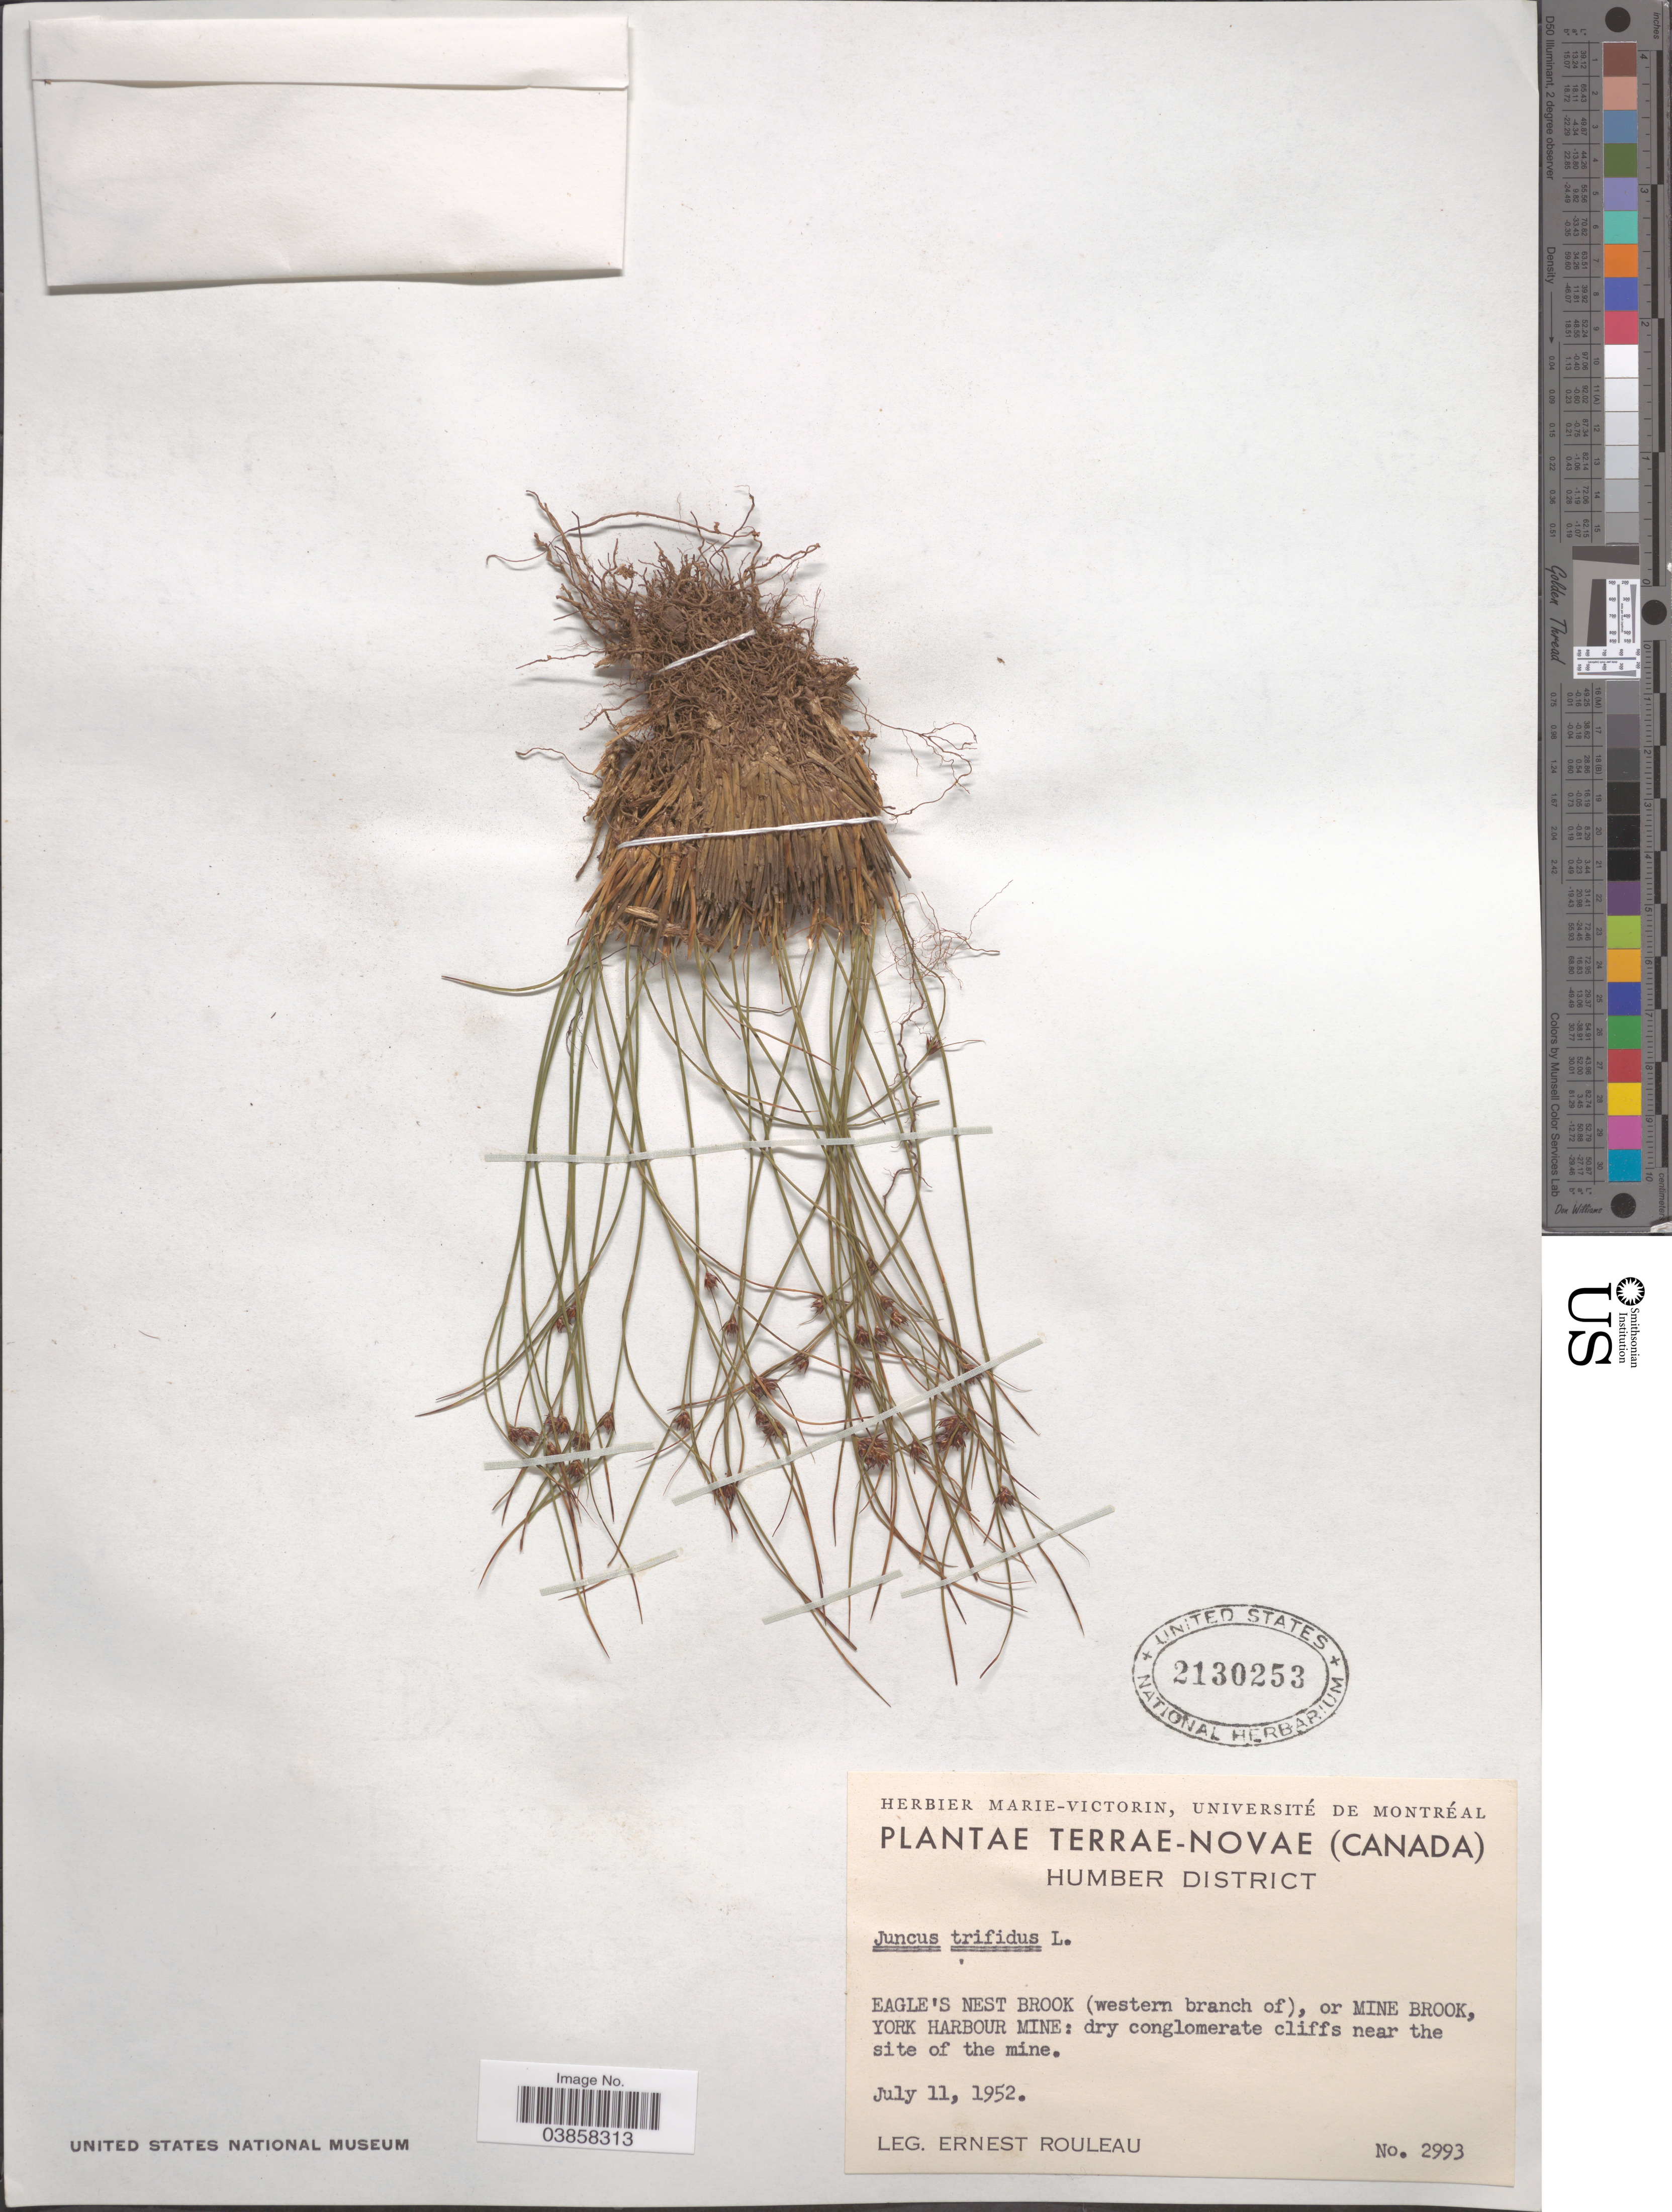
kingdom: Plantae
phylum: Tracheophyta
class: Liliopsida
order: Poales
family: Juncaceae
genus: Juncus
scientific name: Juncus trifidus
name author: L.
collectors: J. Rouleau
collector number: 2993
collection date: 1952-07-11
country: Canada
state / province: Newfoundland and Labrador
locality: Terrae-Novae. Humber District. Eagle's Nest Brook (western branch of), or Mine Brook York Harbour Mine.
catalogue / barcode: US 2130253